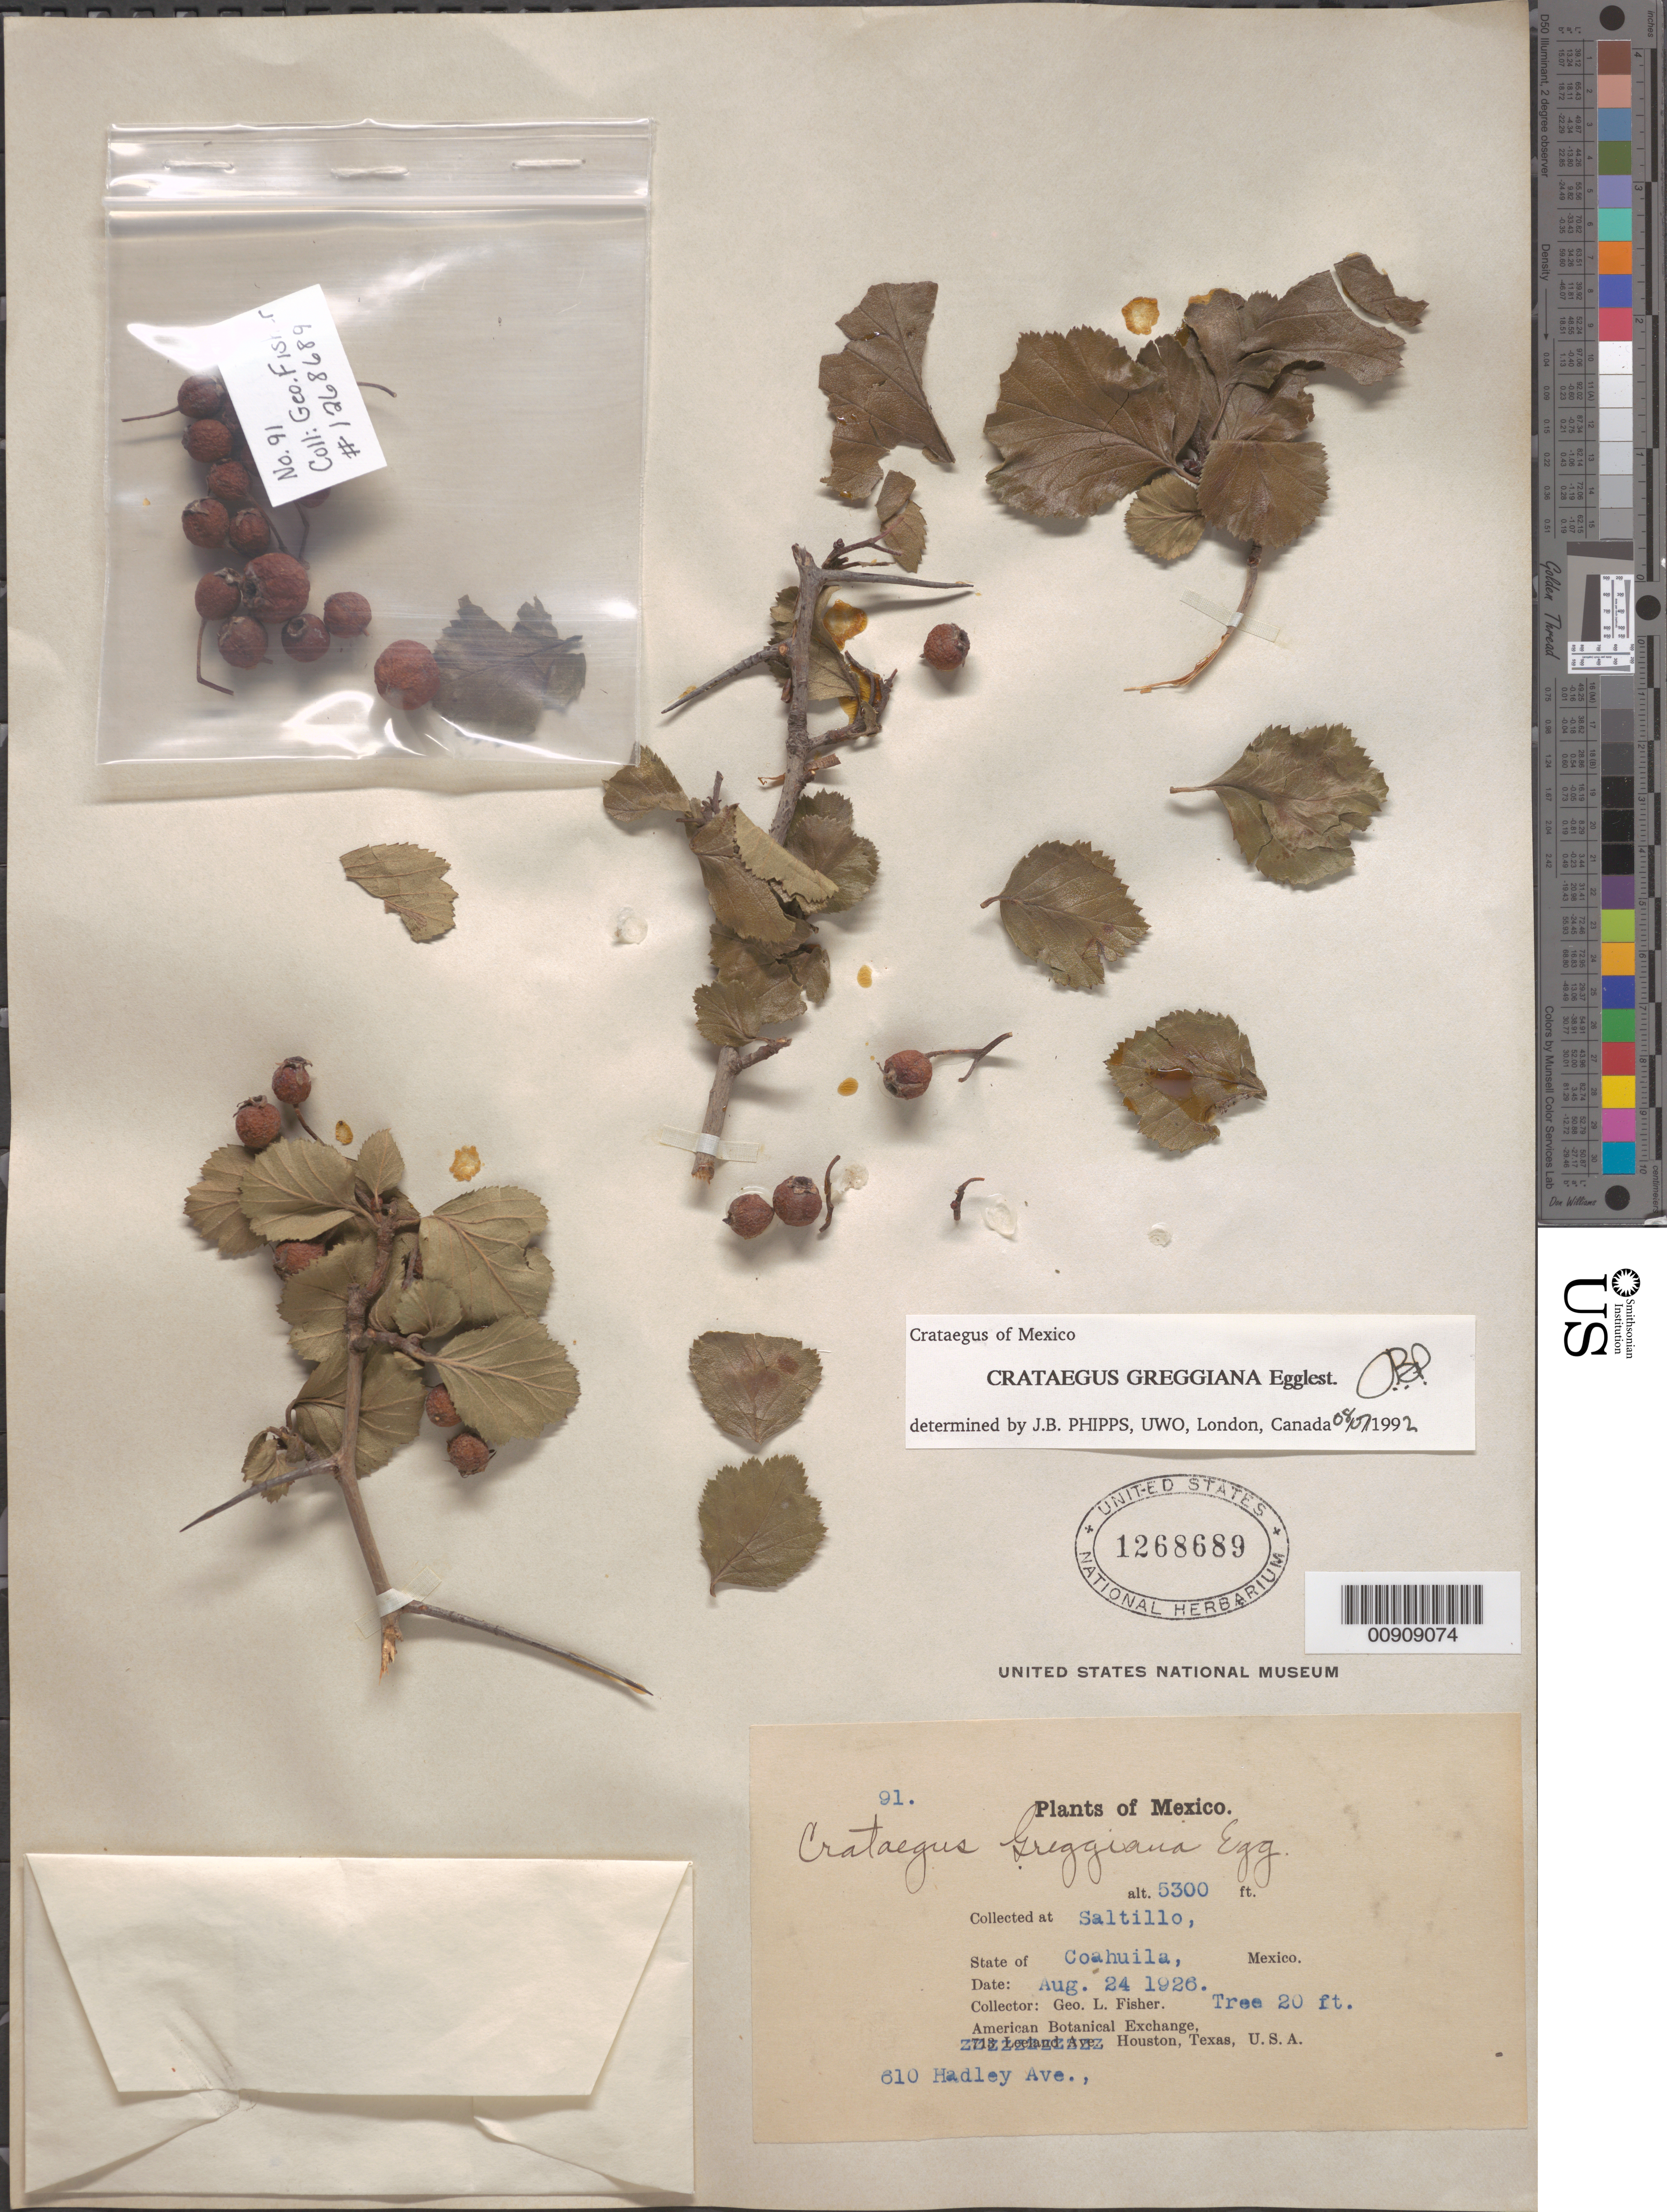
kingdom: Plantae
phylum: Tracheophyta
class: Magnoliopsida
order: Rosales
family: Rosaceae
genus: Crataegus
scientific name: Crataegus greggiana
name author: Eggl.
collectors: G. L. Fisher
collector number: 91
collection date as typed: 24 Aug 1926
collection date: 1926-08-24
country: Mexico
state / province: Coahuila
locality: Saltillo, State of Coahuila.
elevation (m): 1615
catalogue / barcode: US 1268689